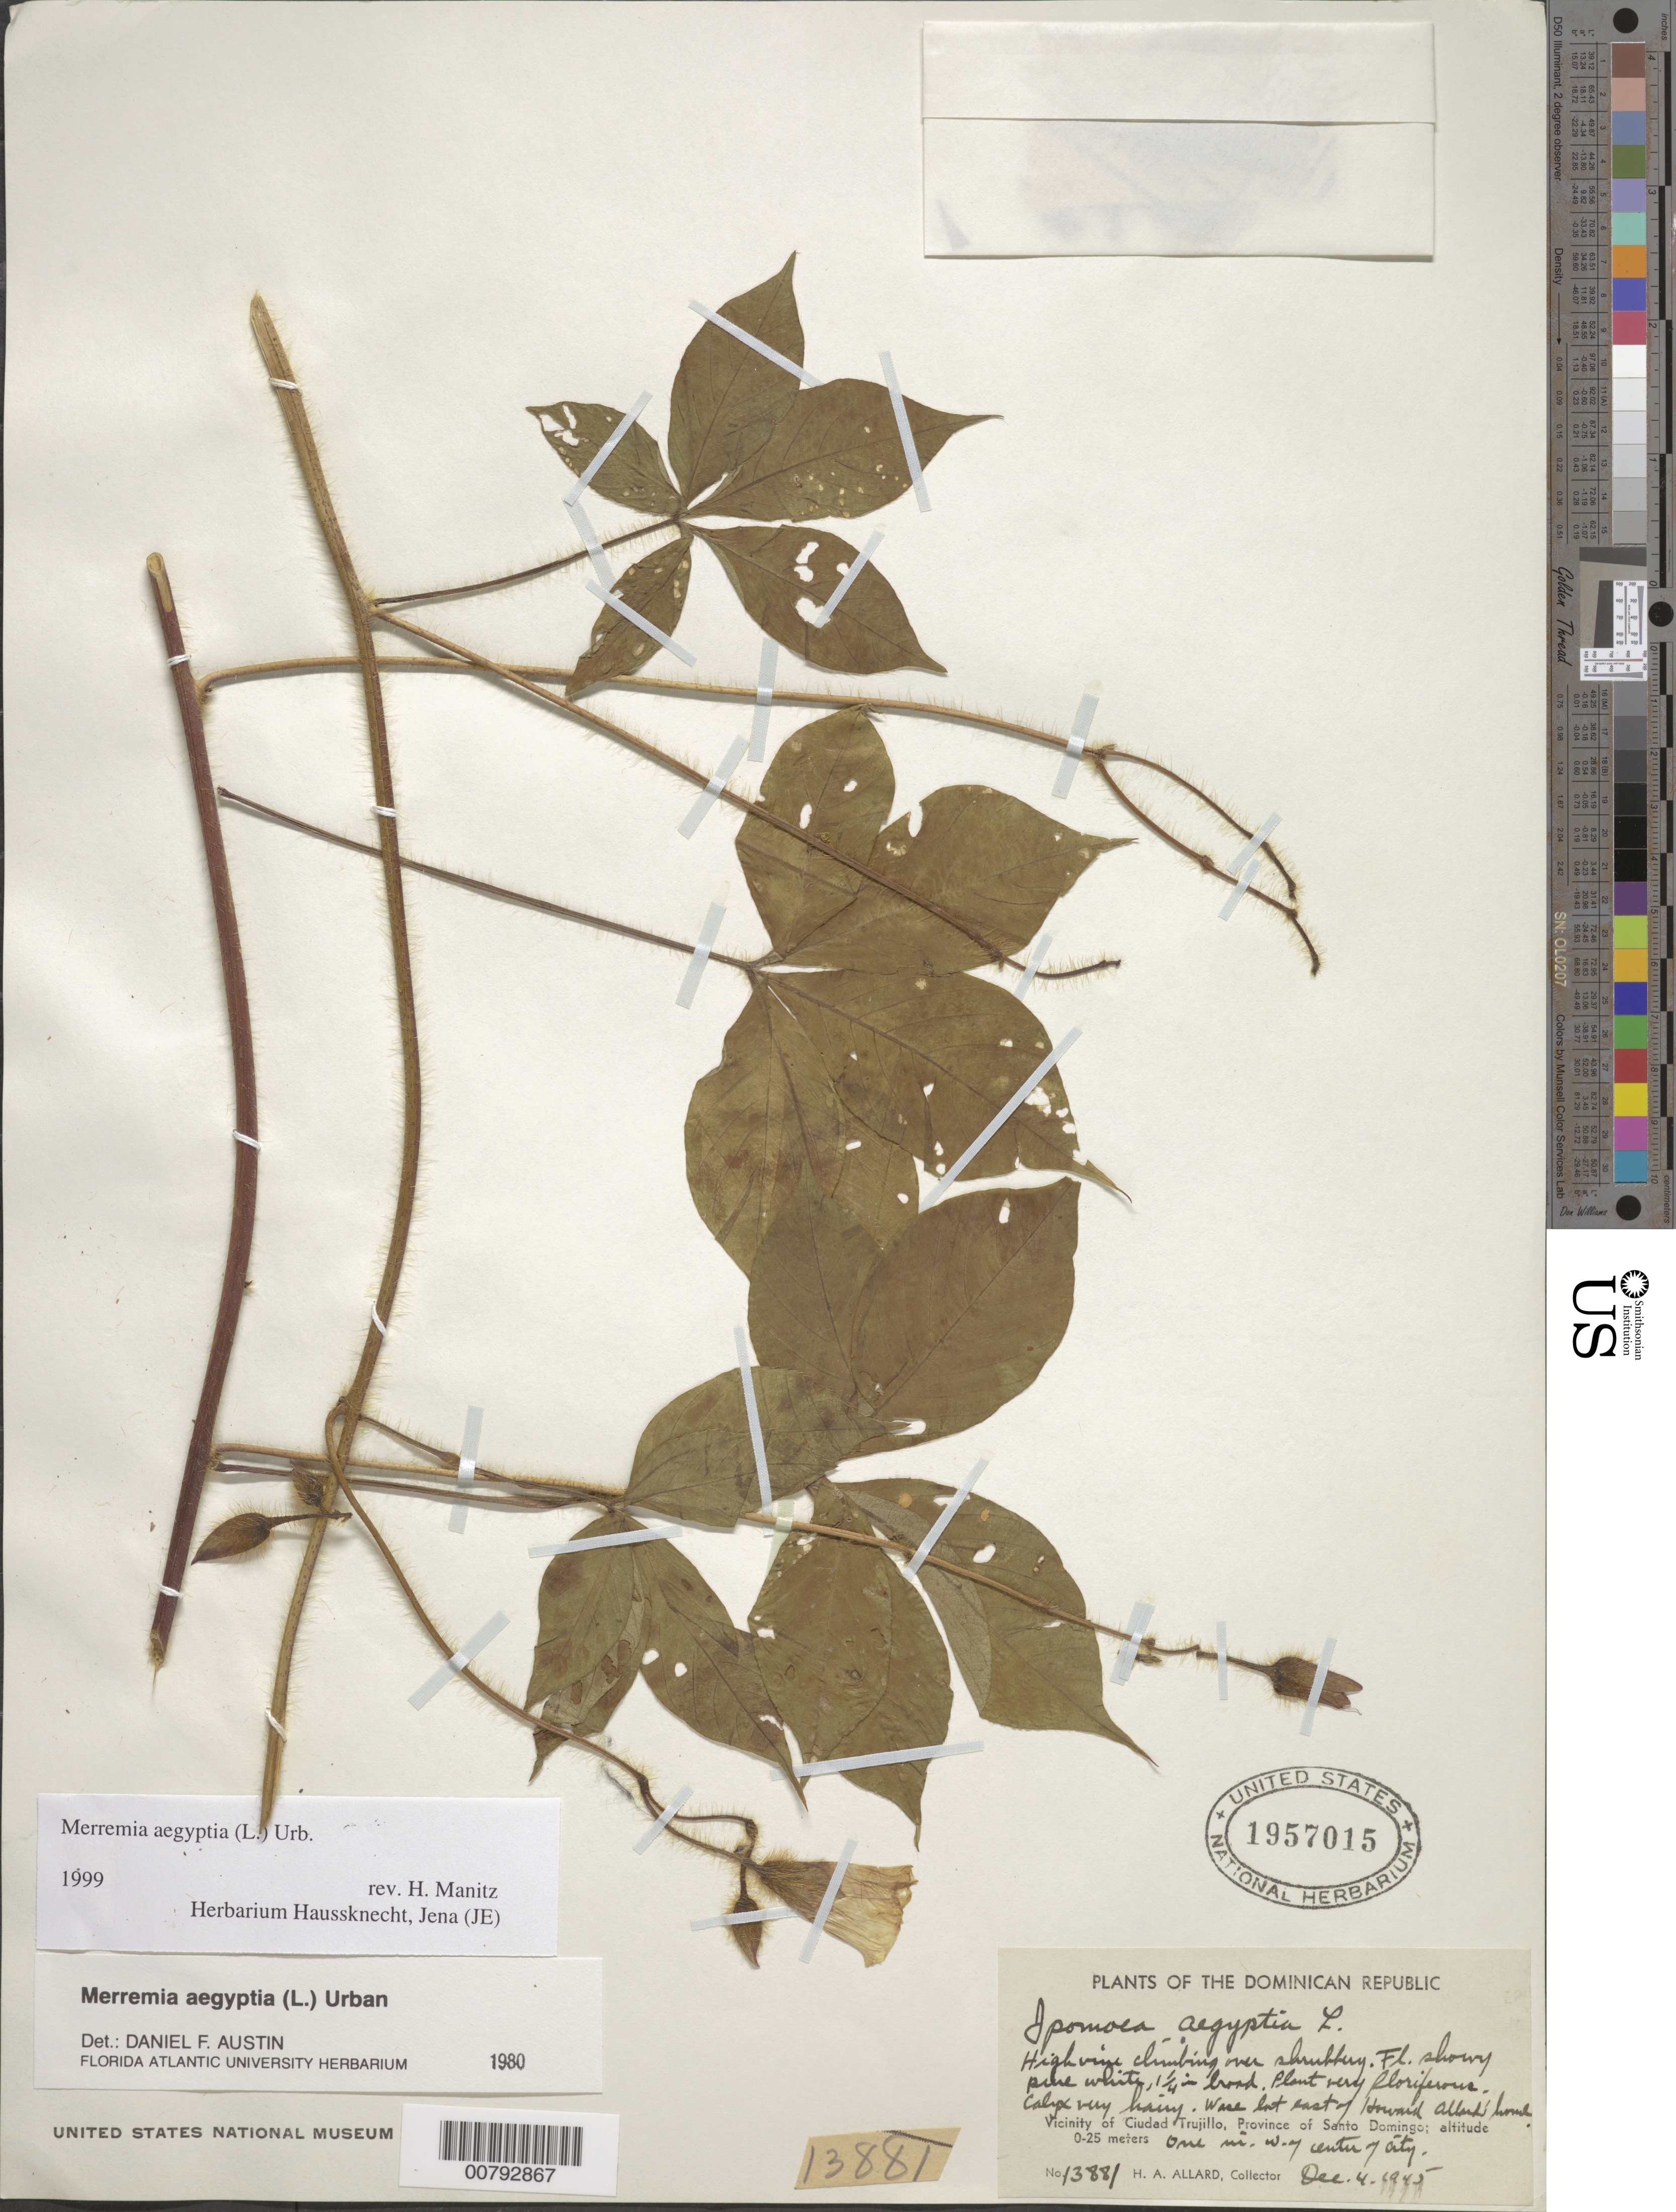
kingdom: Plantae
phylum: Tracheophyta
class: Magnoliopsida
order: Solanales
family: Convolvulaceae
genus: Distimake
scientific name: Distimake aegyptius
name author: (L.) A. R. Simões & Staples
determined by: Strong, Mark T., (BOT), Smithsonian Institution - National Museum of Natural History (UNITED STATES)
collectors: H. A. Allard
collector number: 13881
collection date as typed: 04 Dec 1945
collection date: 1945-12-04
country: Dominican Republic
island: Hispaniola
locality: Province of Santo Domingo, vicinity of Ciudad Trujillo, east of Howard Allard's home, one mile west of center of city.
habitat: Waste lot.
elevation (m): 0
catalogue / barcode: US 1957015